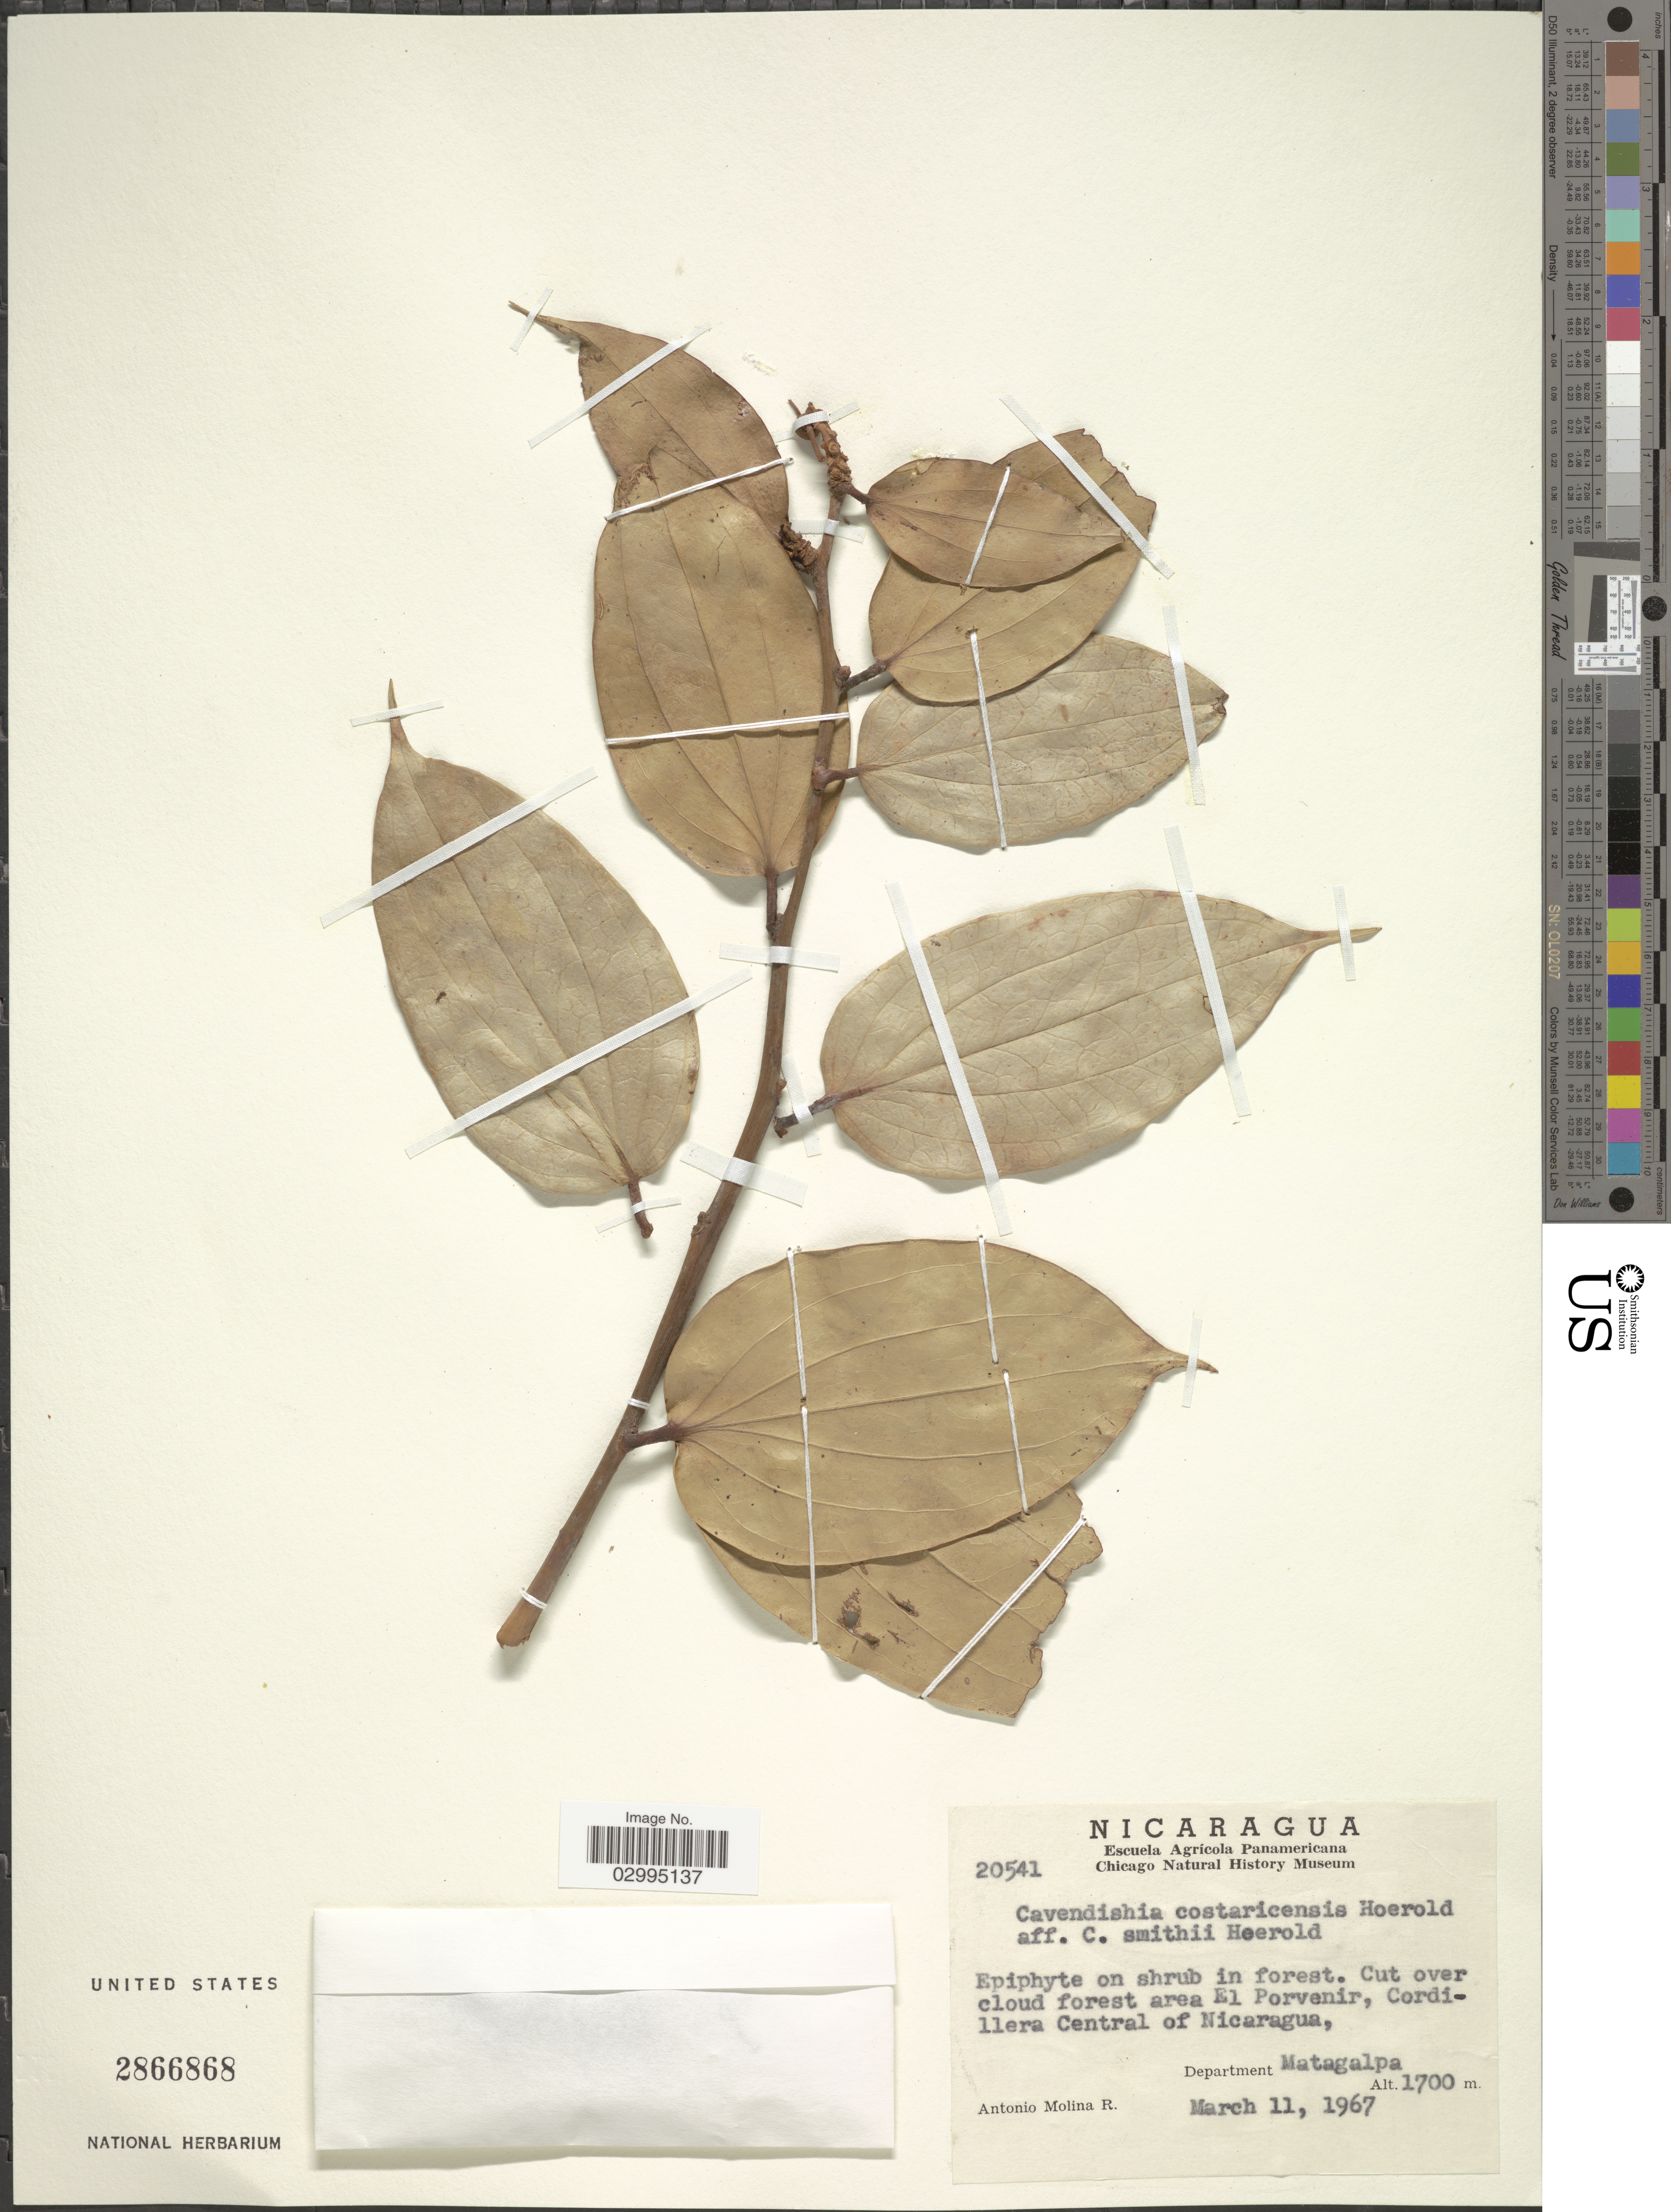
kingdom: Plantae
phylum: Tracheophyta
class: Magnoliopsida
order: Ericales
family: Ericaceae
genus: Cavendishia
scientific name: Cavendishia costaricensis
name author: Hoerold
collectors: A. Molina R.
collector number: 20541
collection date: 1967-03-11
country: Nicaragua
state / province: Matagalpa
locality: Cut over cloud forest area El Porvenir, Cordillera Central of Nicaragua, Department Matagalpa.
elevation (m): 1700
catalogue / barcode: US 2866868